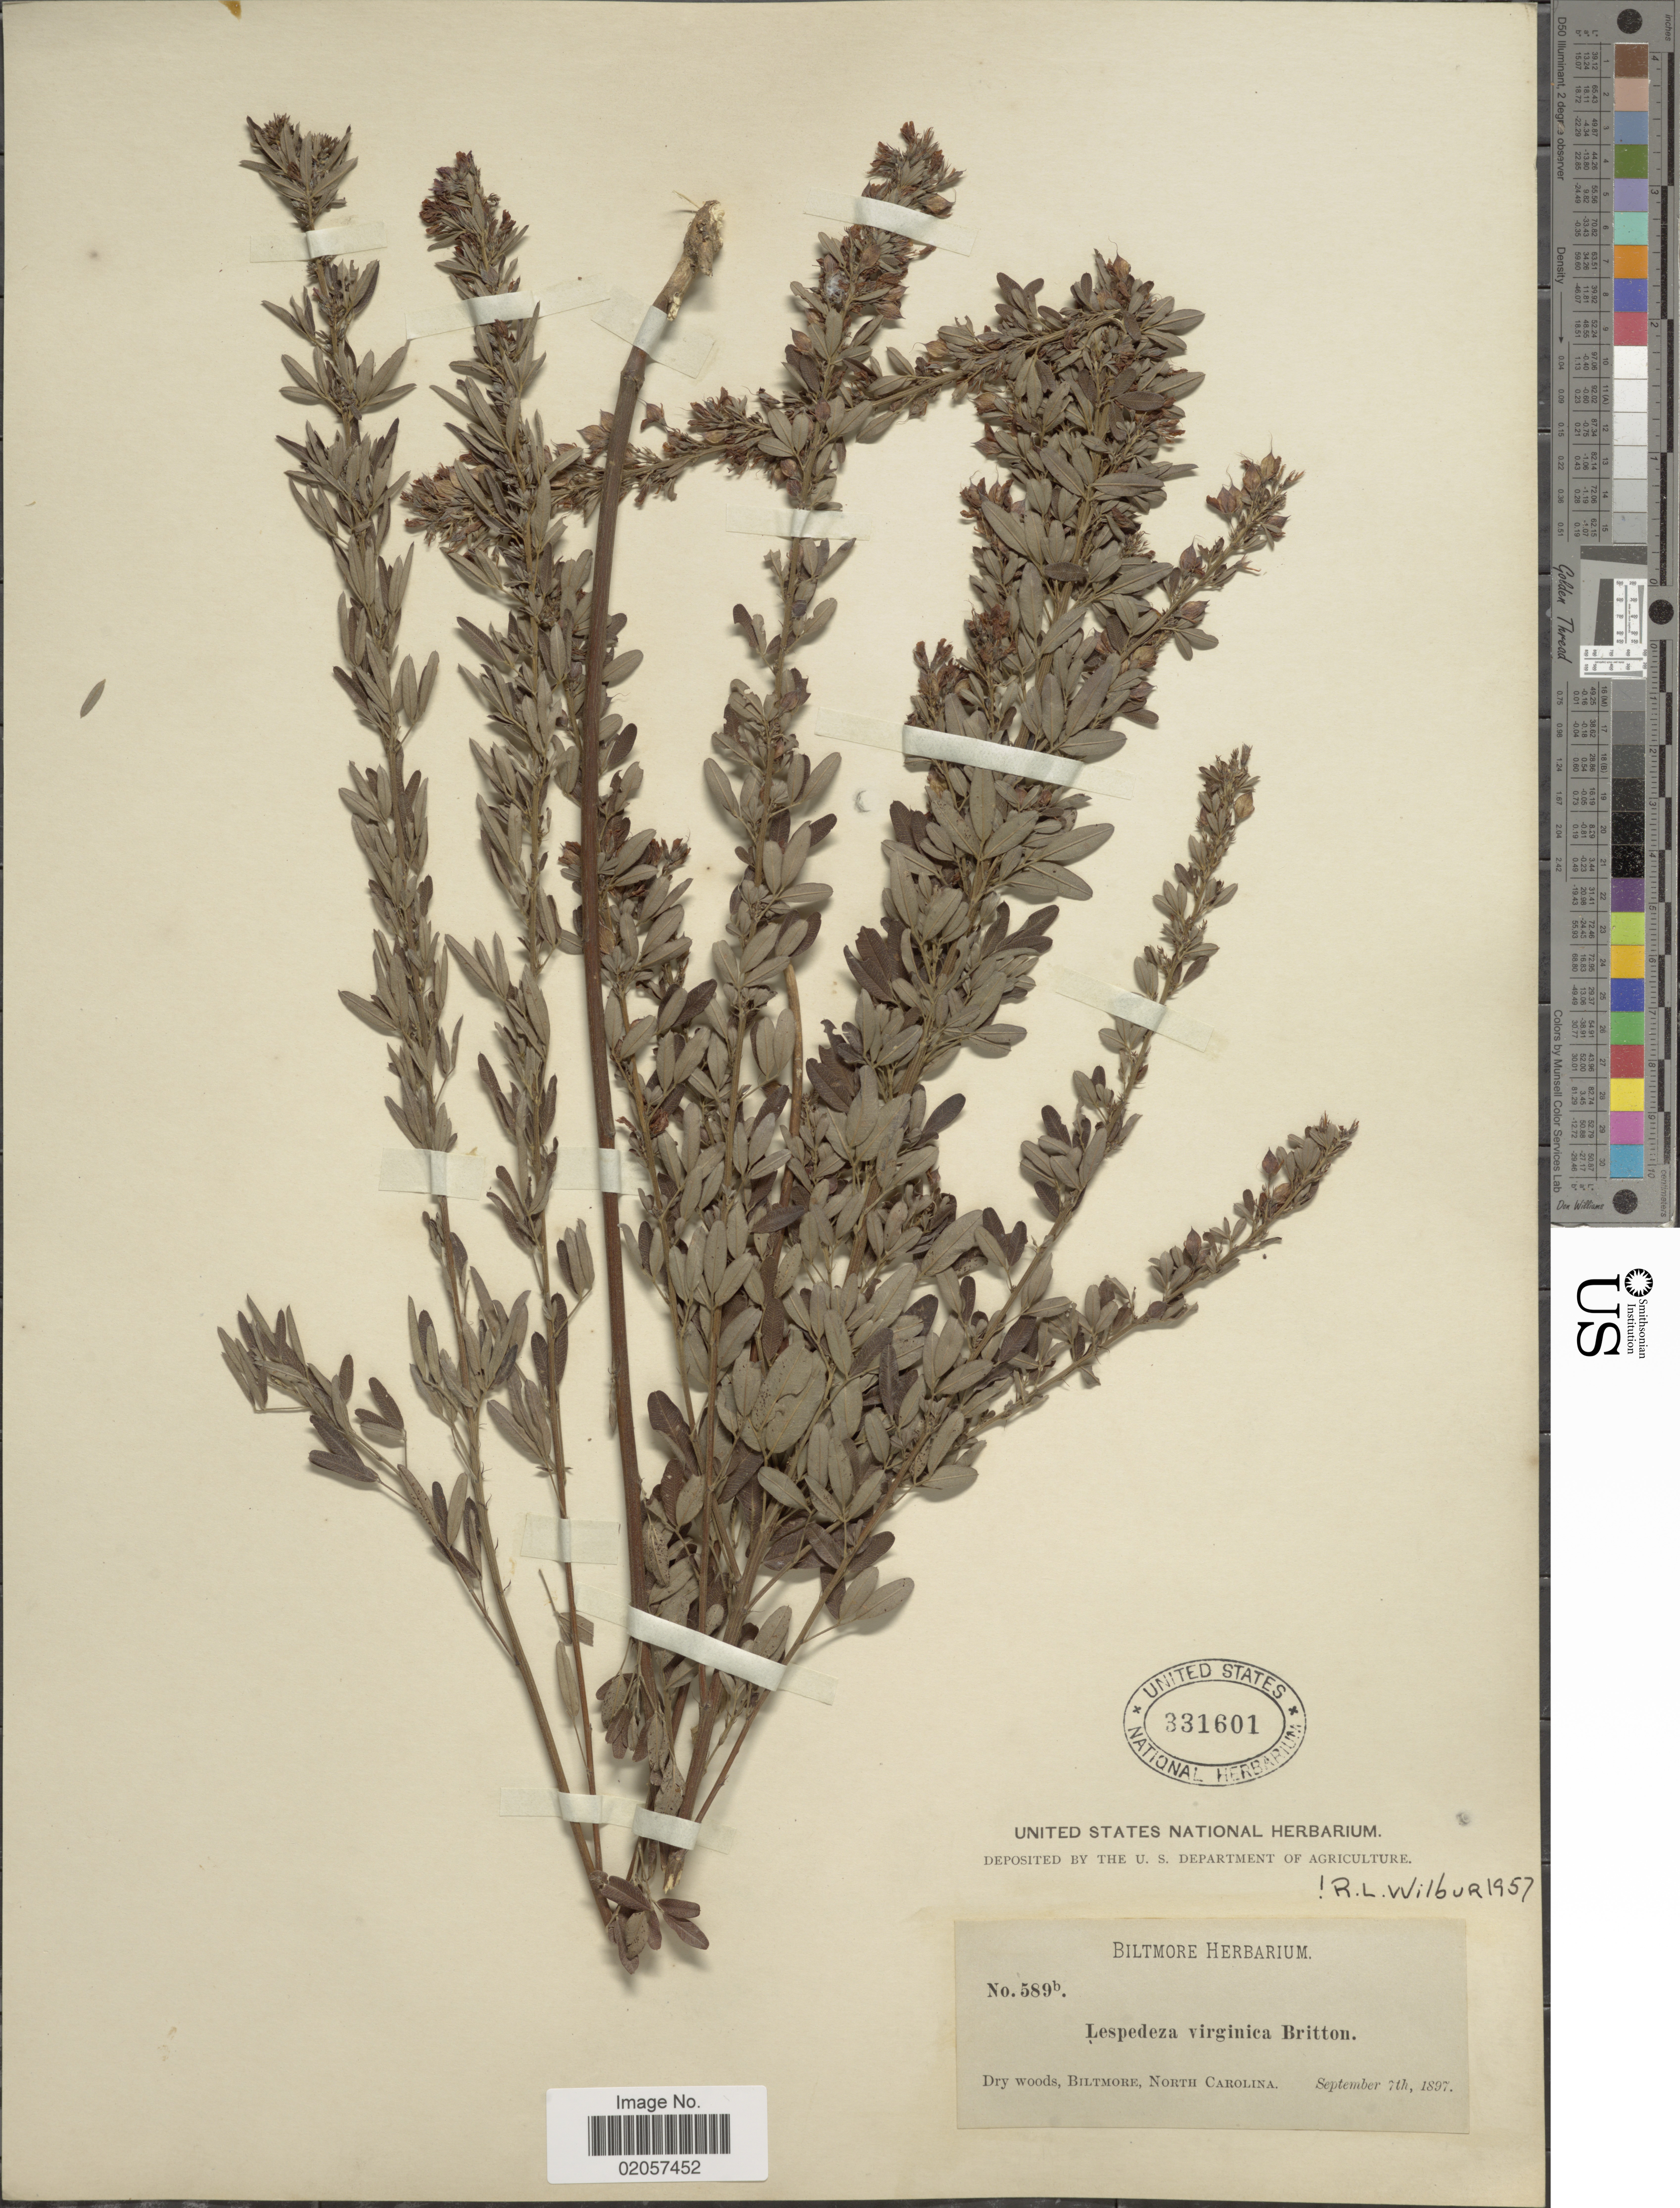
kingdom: Plantae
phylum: Tracheophyta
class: Magnoliopsida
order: Fabales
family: Fabaceae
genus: Lespedeza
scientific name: Lespedeza virginica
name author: (L.) Britton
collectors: ex herb. Biltmore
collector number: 589b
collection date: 1897-09-07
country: United States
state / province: North Carolina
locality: Biltmore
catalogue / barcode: US 331601